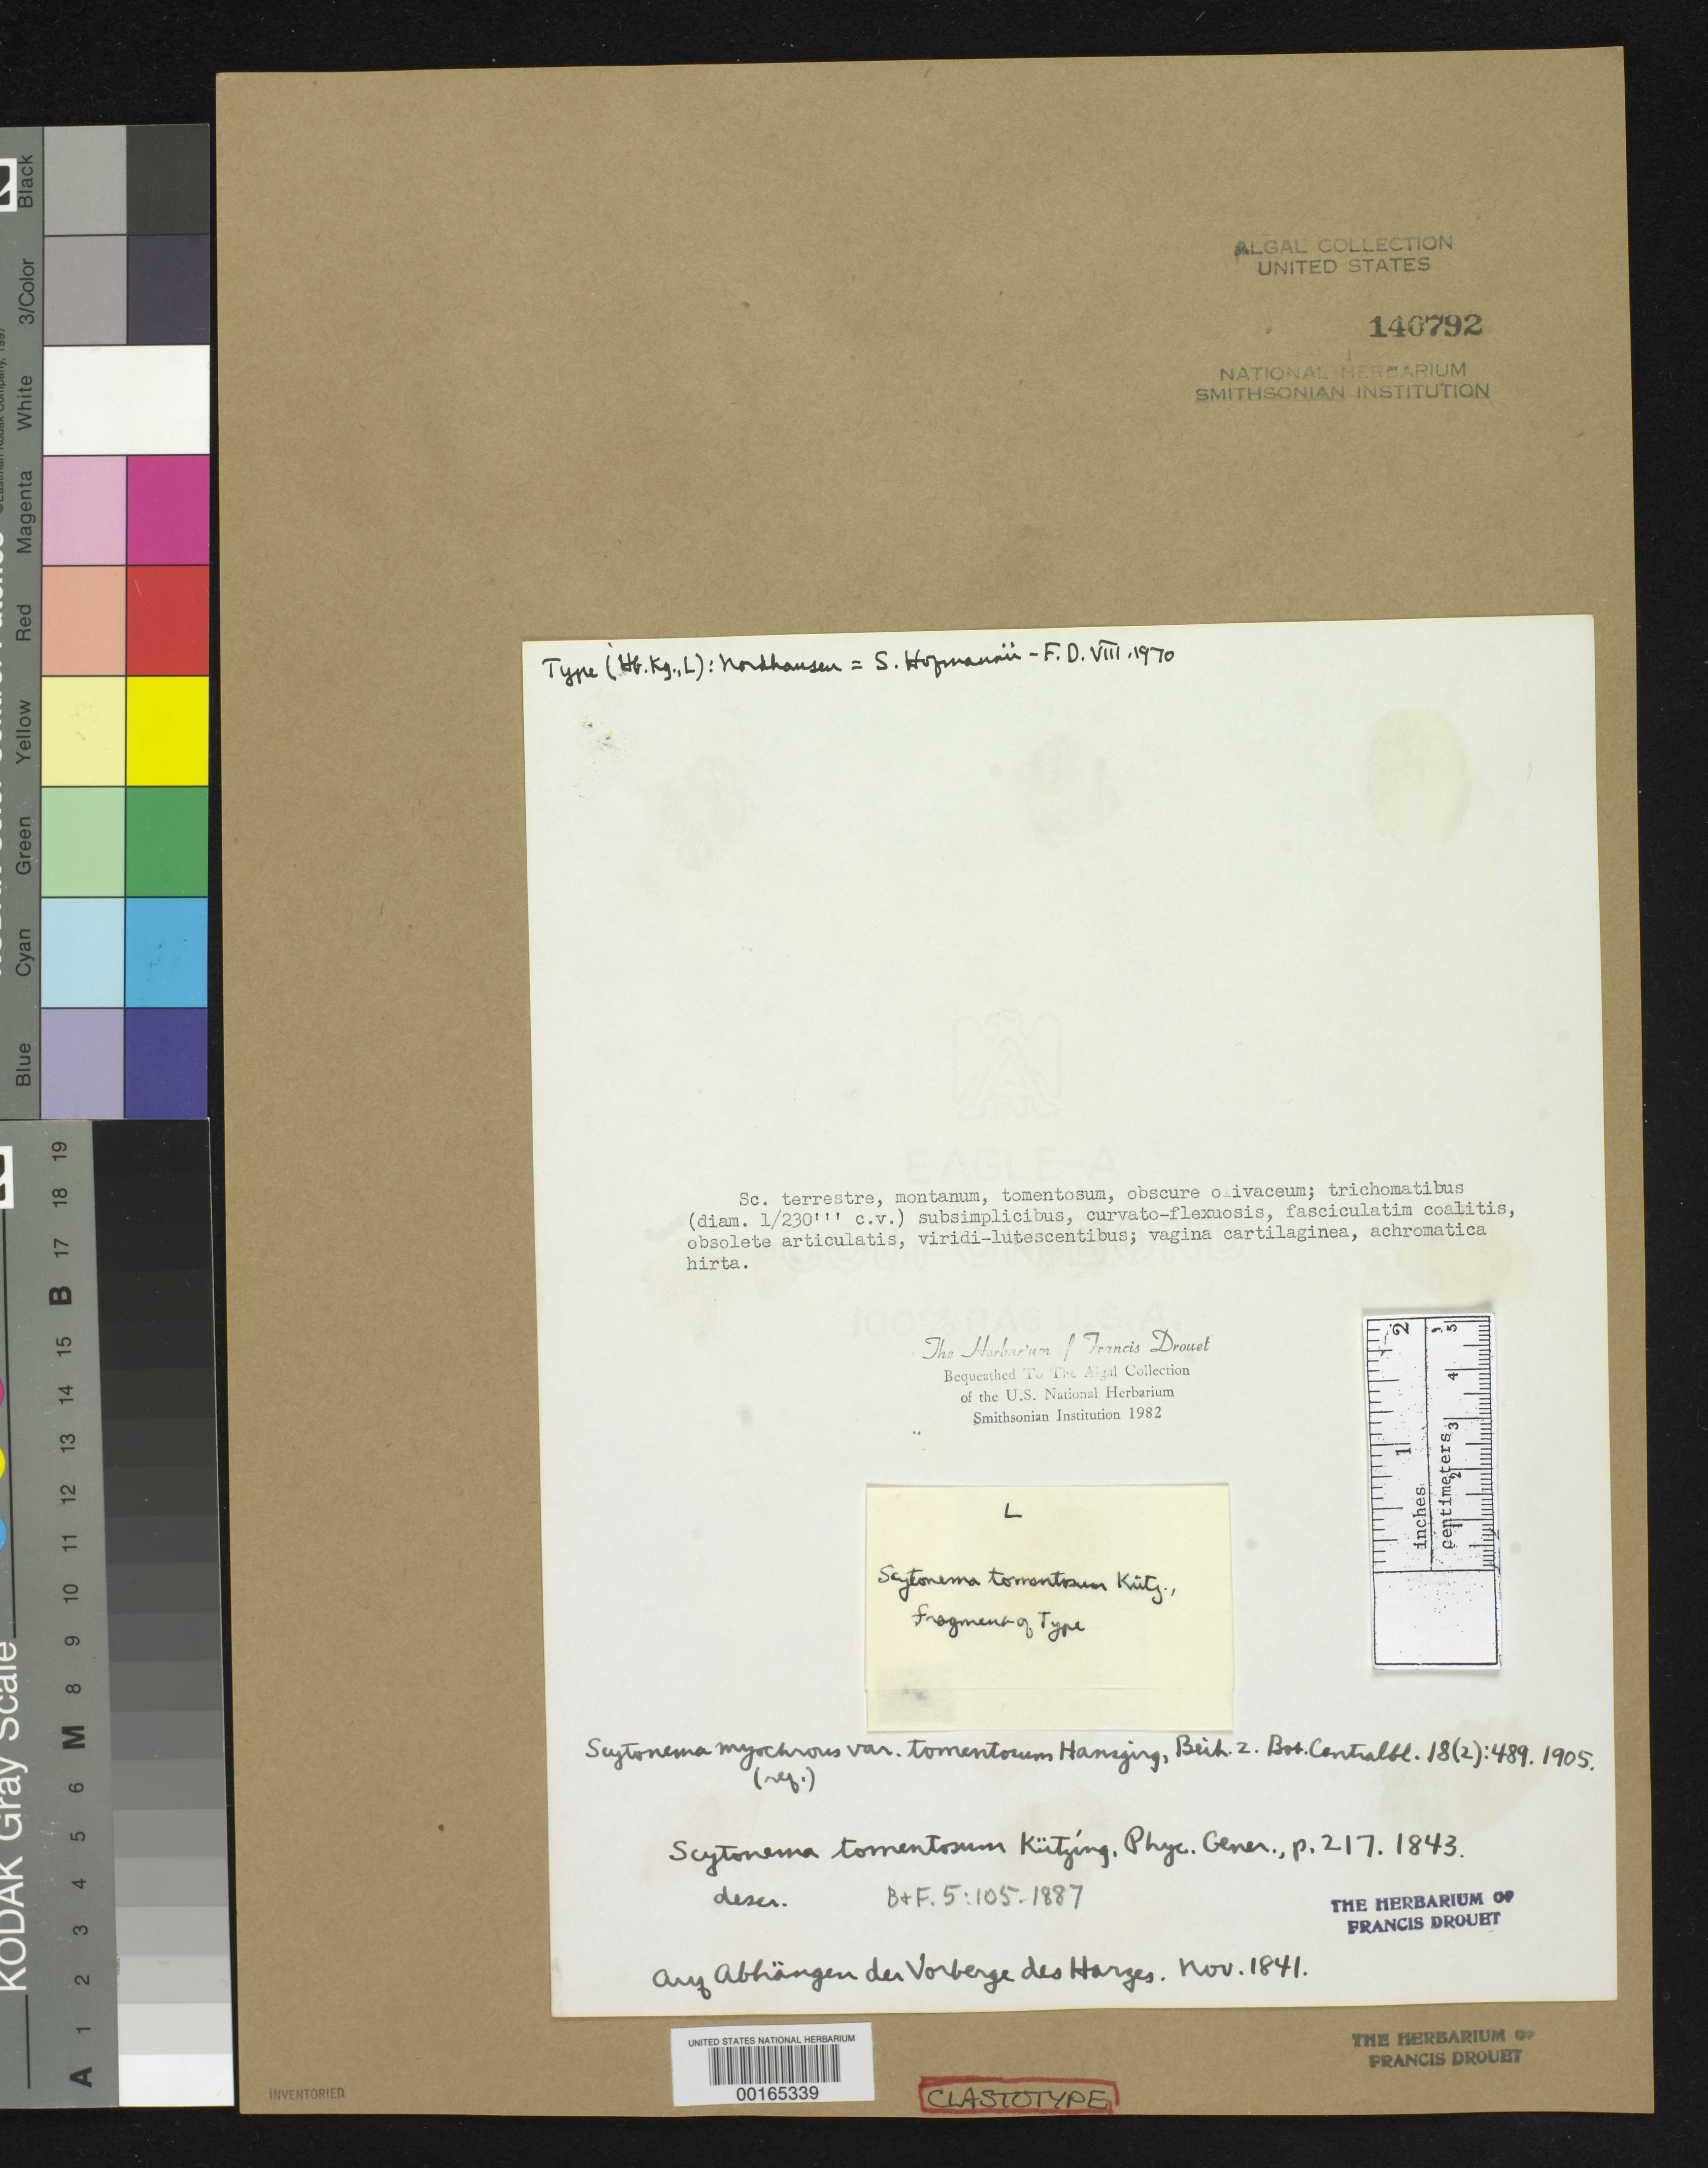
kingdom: Bacteria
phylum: Cyanobacteria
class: Cyanobacteriia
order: Cyanobacteriales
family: Scytonemataceae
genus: Scytonema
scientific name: Scytonema tomentosum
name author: Kütz.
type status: Clastotype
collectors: Kuetzing, F.T. (herbarium)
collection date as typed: Nov 1841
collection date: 1841-11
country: Germany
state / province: Sachsen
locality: Nordhausen. Erfurt District.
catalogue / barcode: US 140792